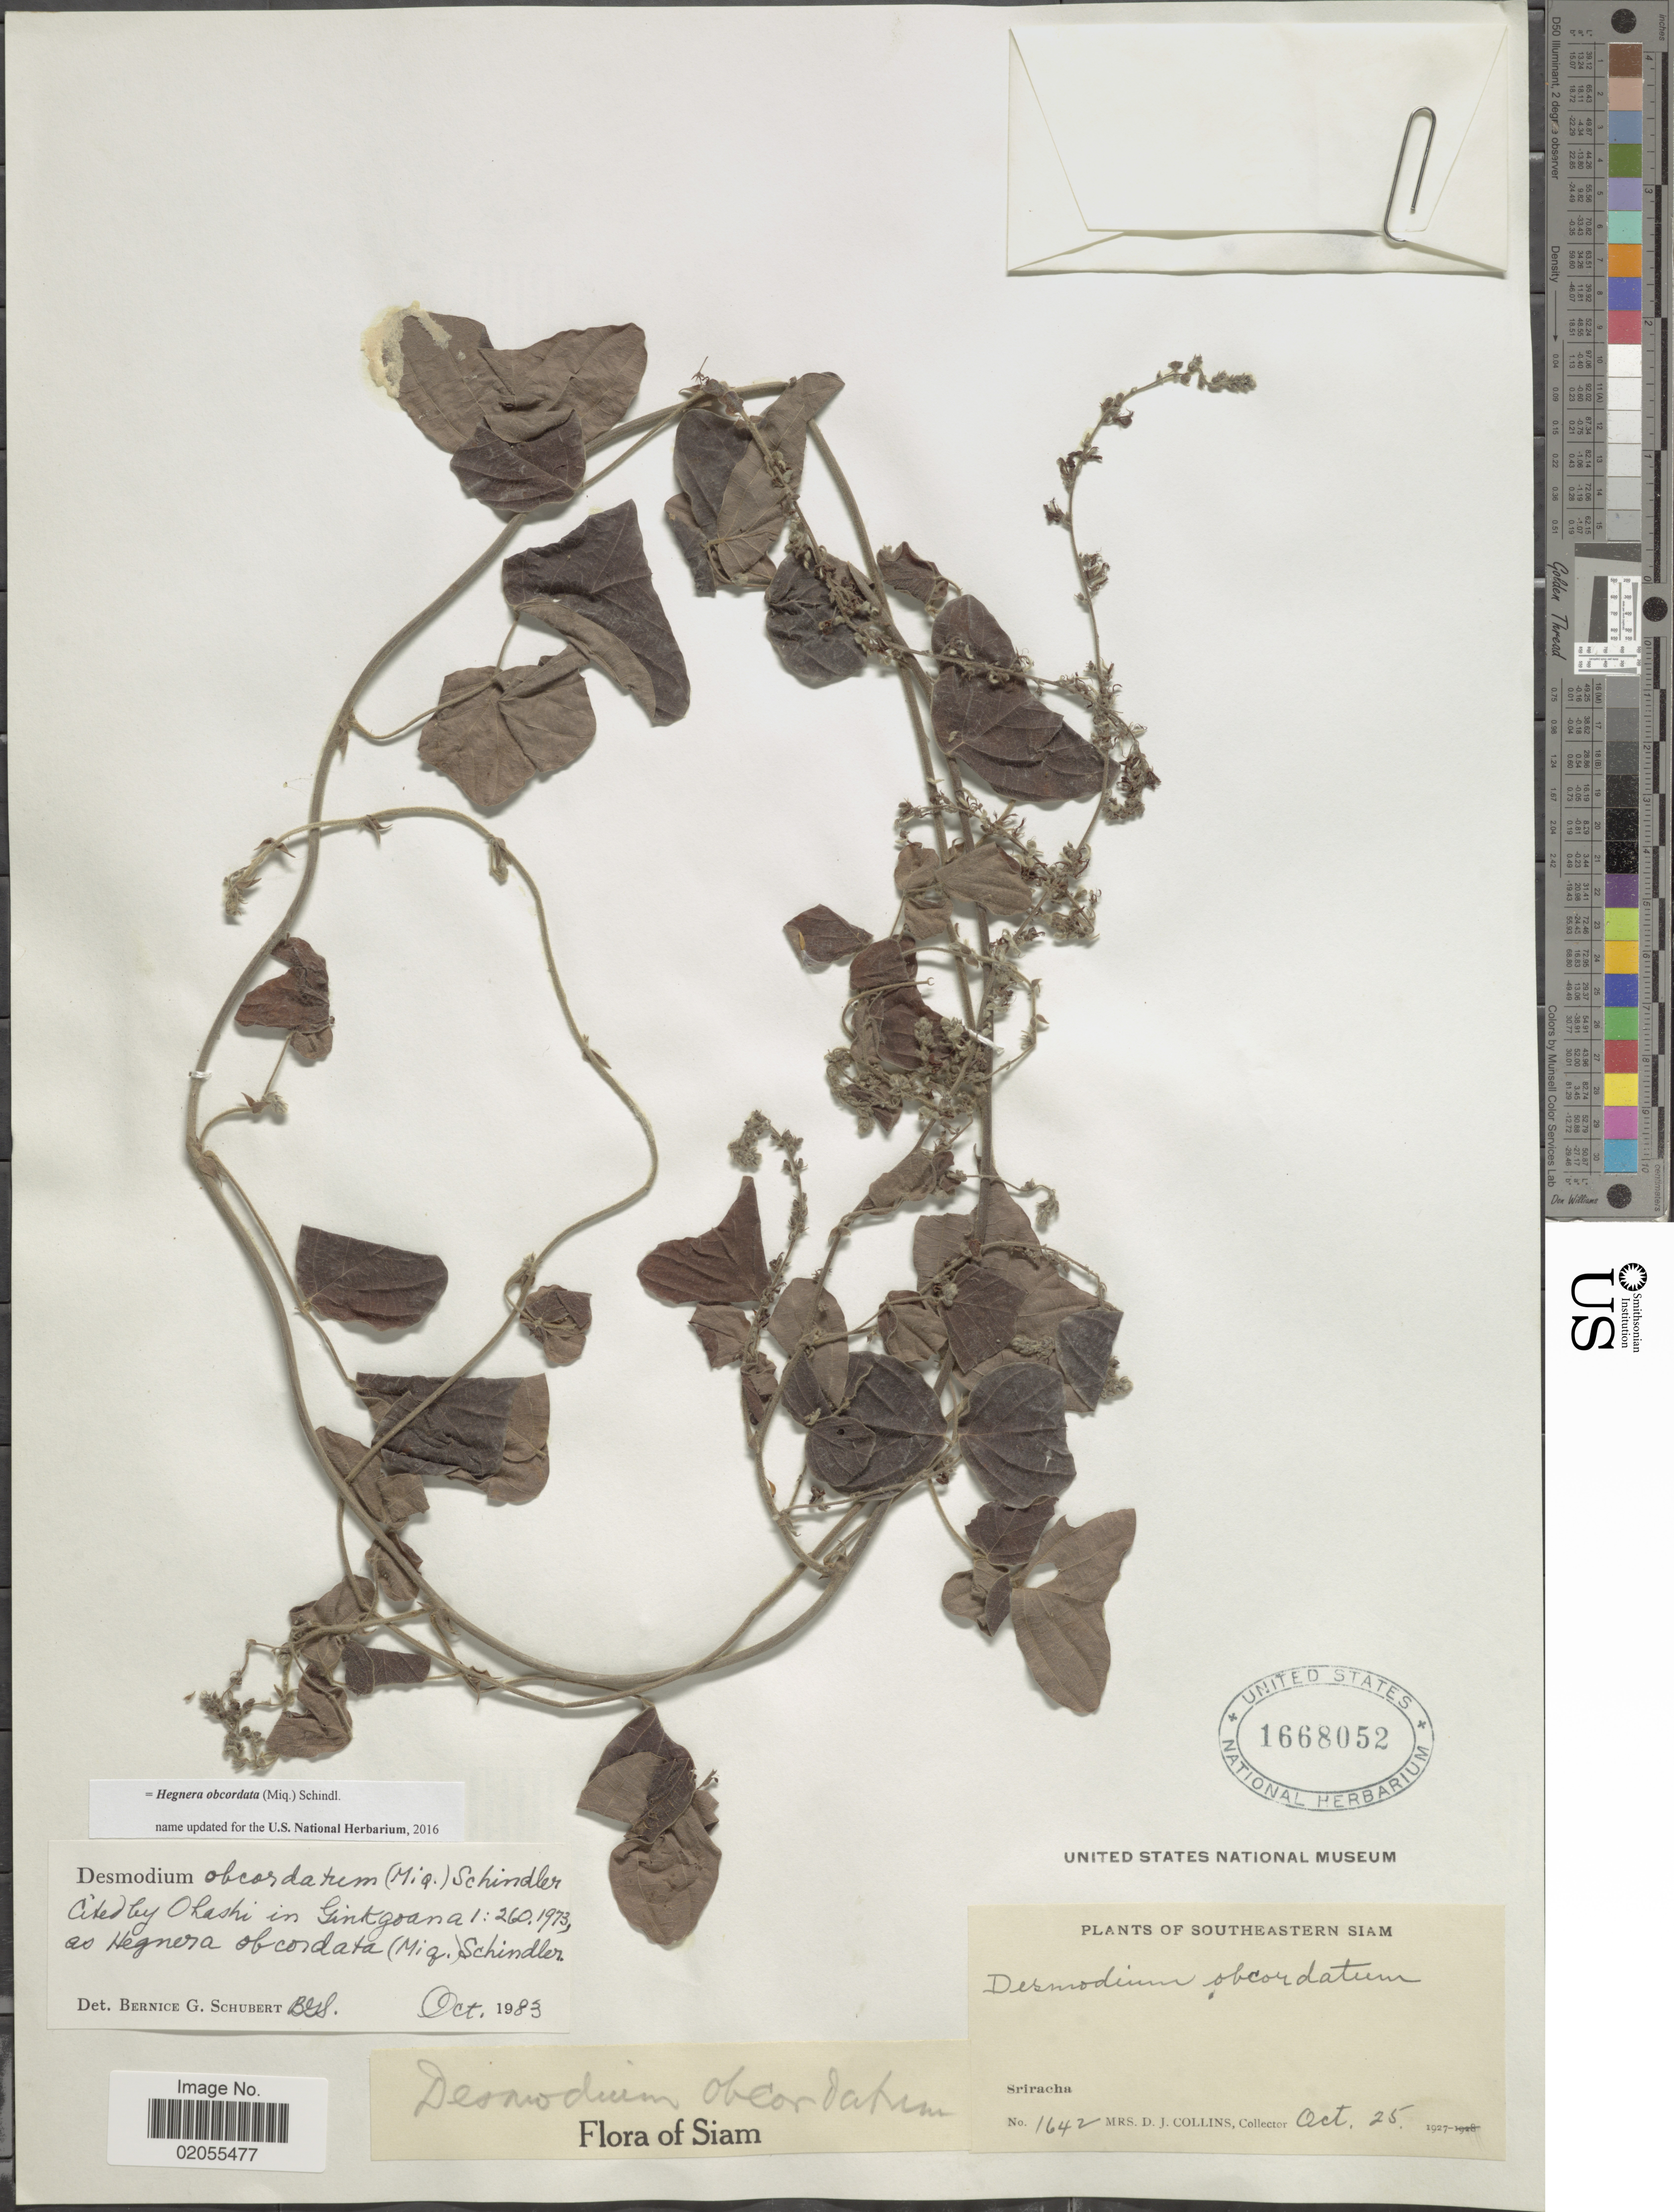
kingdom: Plantae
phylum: Tracheophyta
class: Magnoliopsida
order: Fabales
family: Fabaceae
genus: Hegnera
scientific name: Hegnera obcordata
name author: (Miq.) Schindl.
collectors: Mrs. D. J. Collins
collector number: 1642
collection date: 1927-10-25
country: Thailand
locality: Southeastern Siam, Sriracha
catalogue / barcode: US 1668052